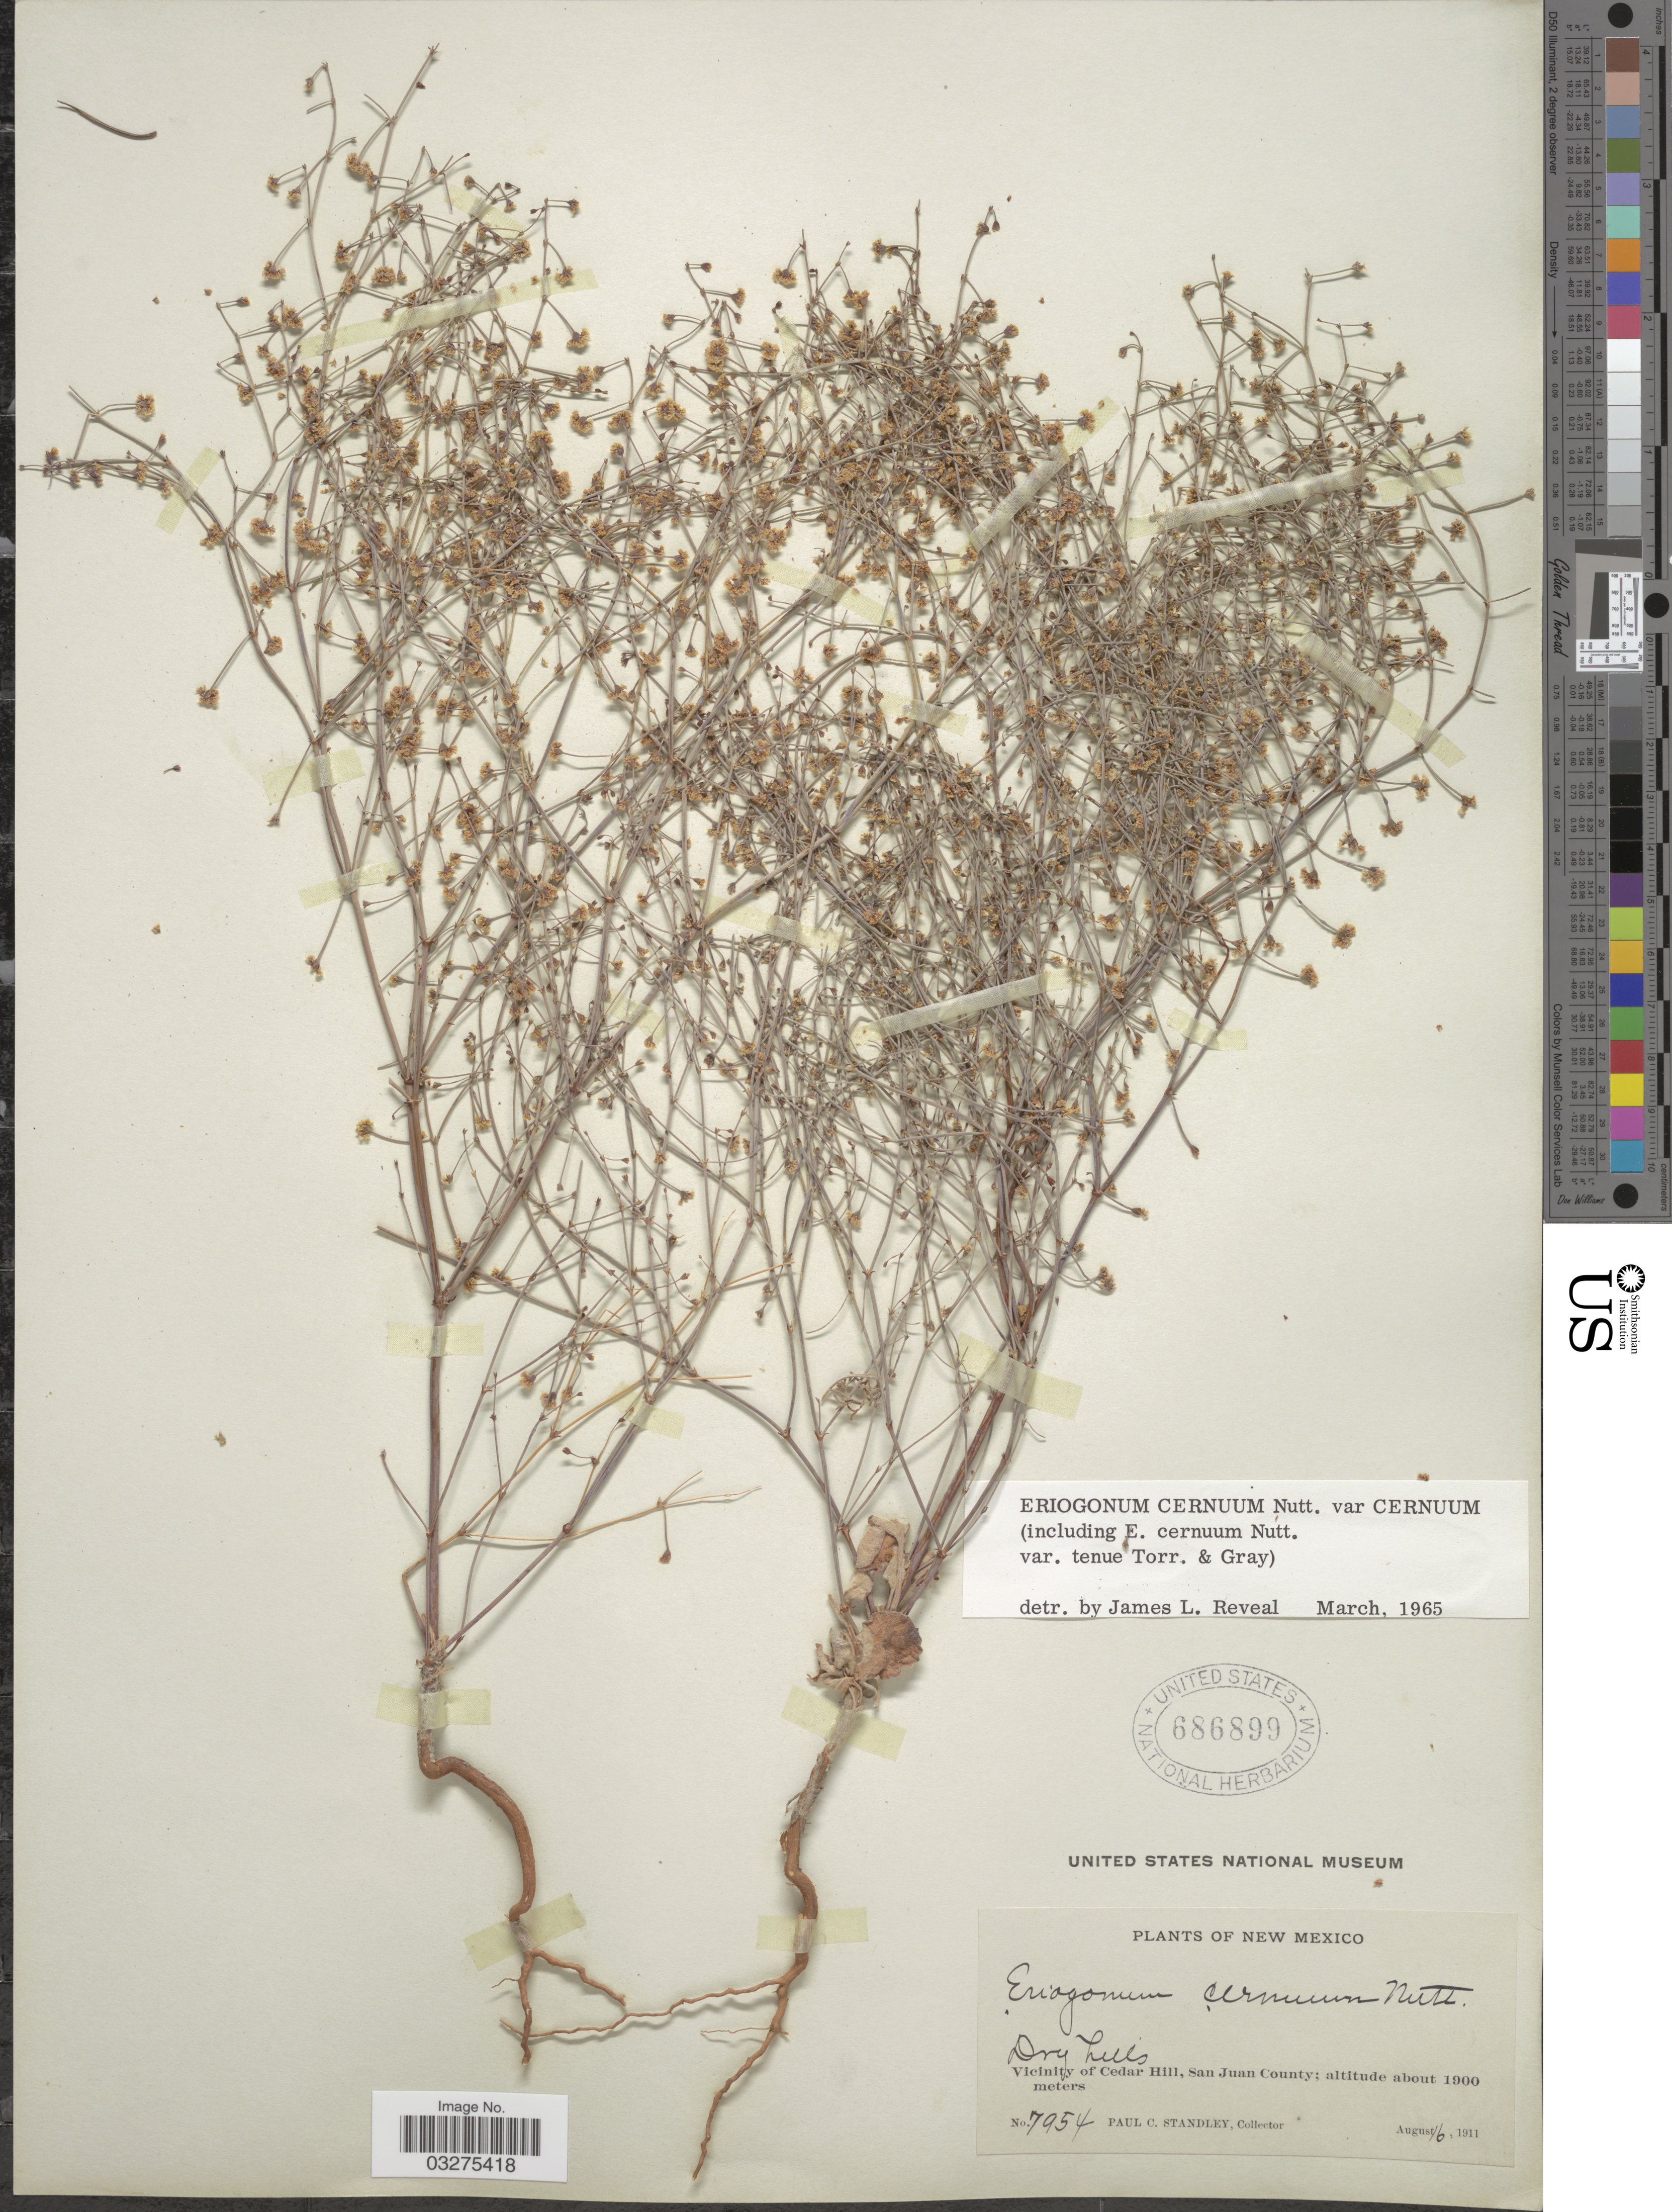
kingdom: Plantae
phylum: Tracheophyta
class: Magnoliopsida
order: Caryophyllales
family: Polygonaceae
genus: Eriogonum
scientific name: Eriogonum cernuum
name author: Nutt.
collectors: P. C. Standley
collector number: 7954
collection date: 1911-08-16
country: United States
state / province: New Mexico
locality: Vicinity of Cedar Hill, San Juan County.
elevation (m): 1900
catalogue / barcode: US 686899